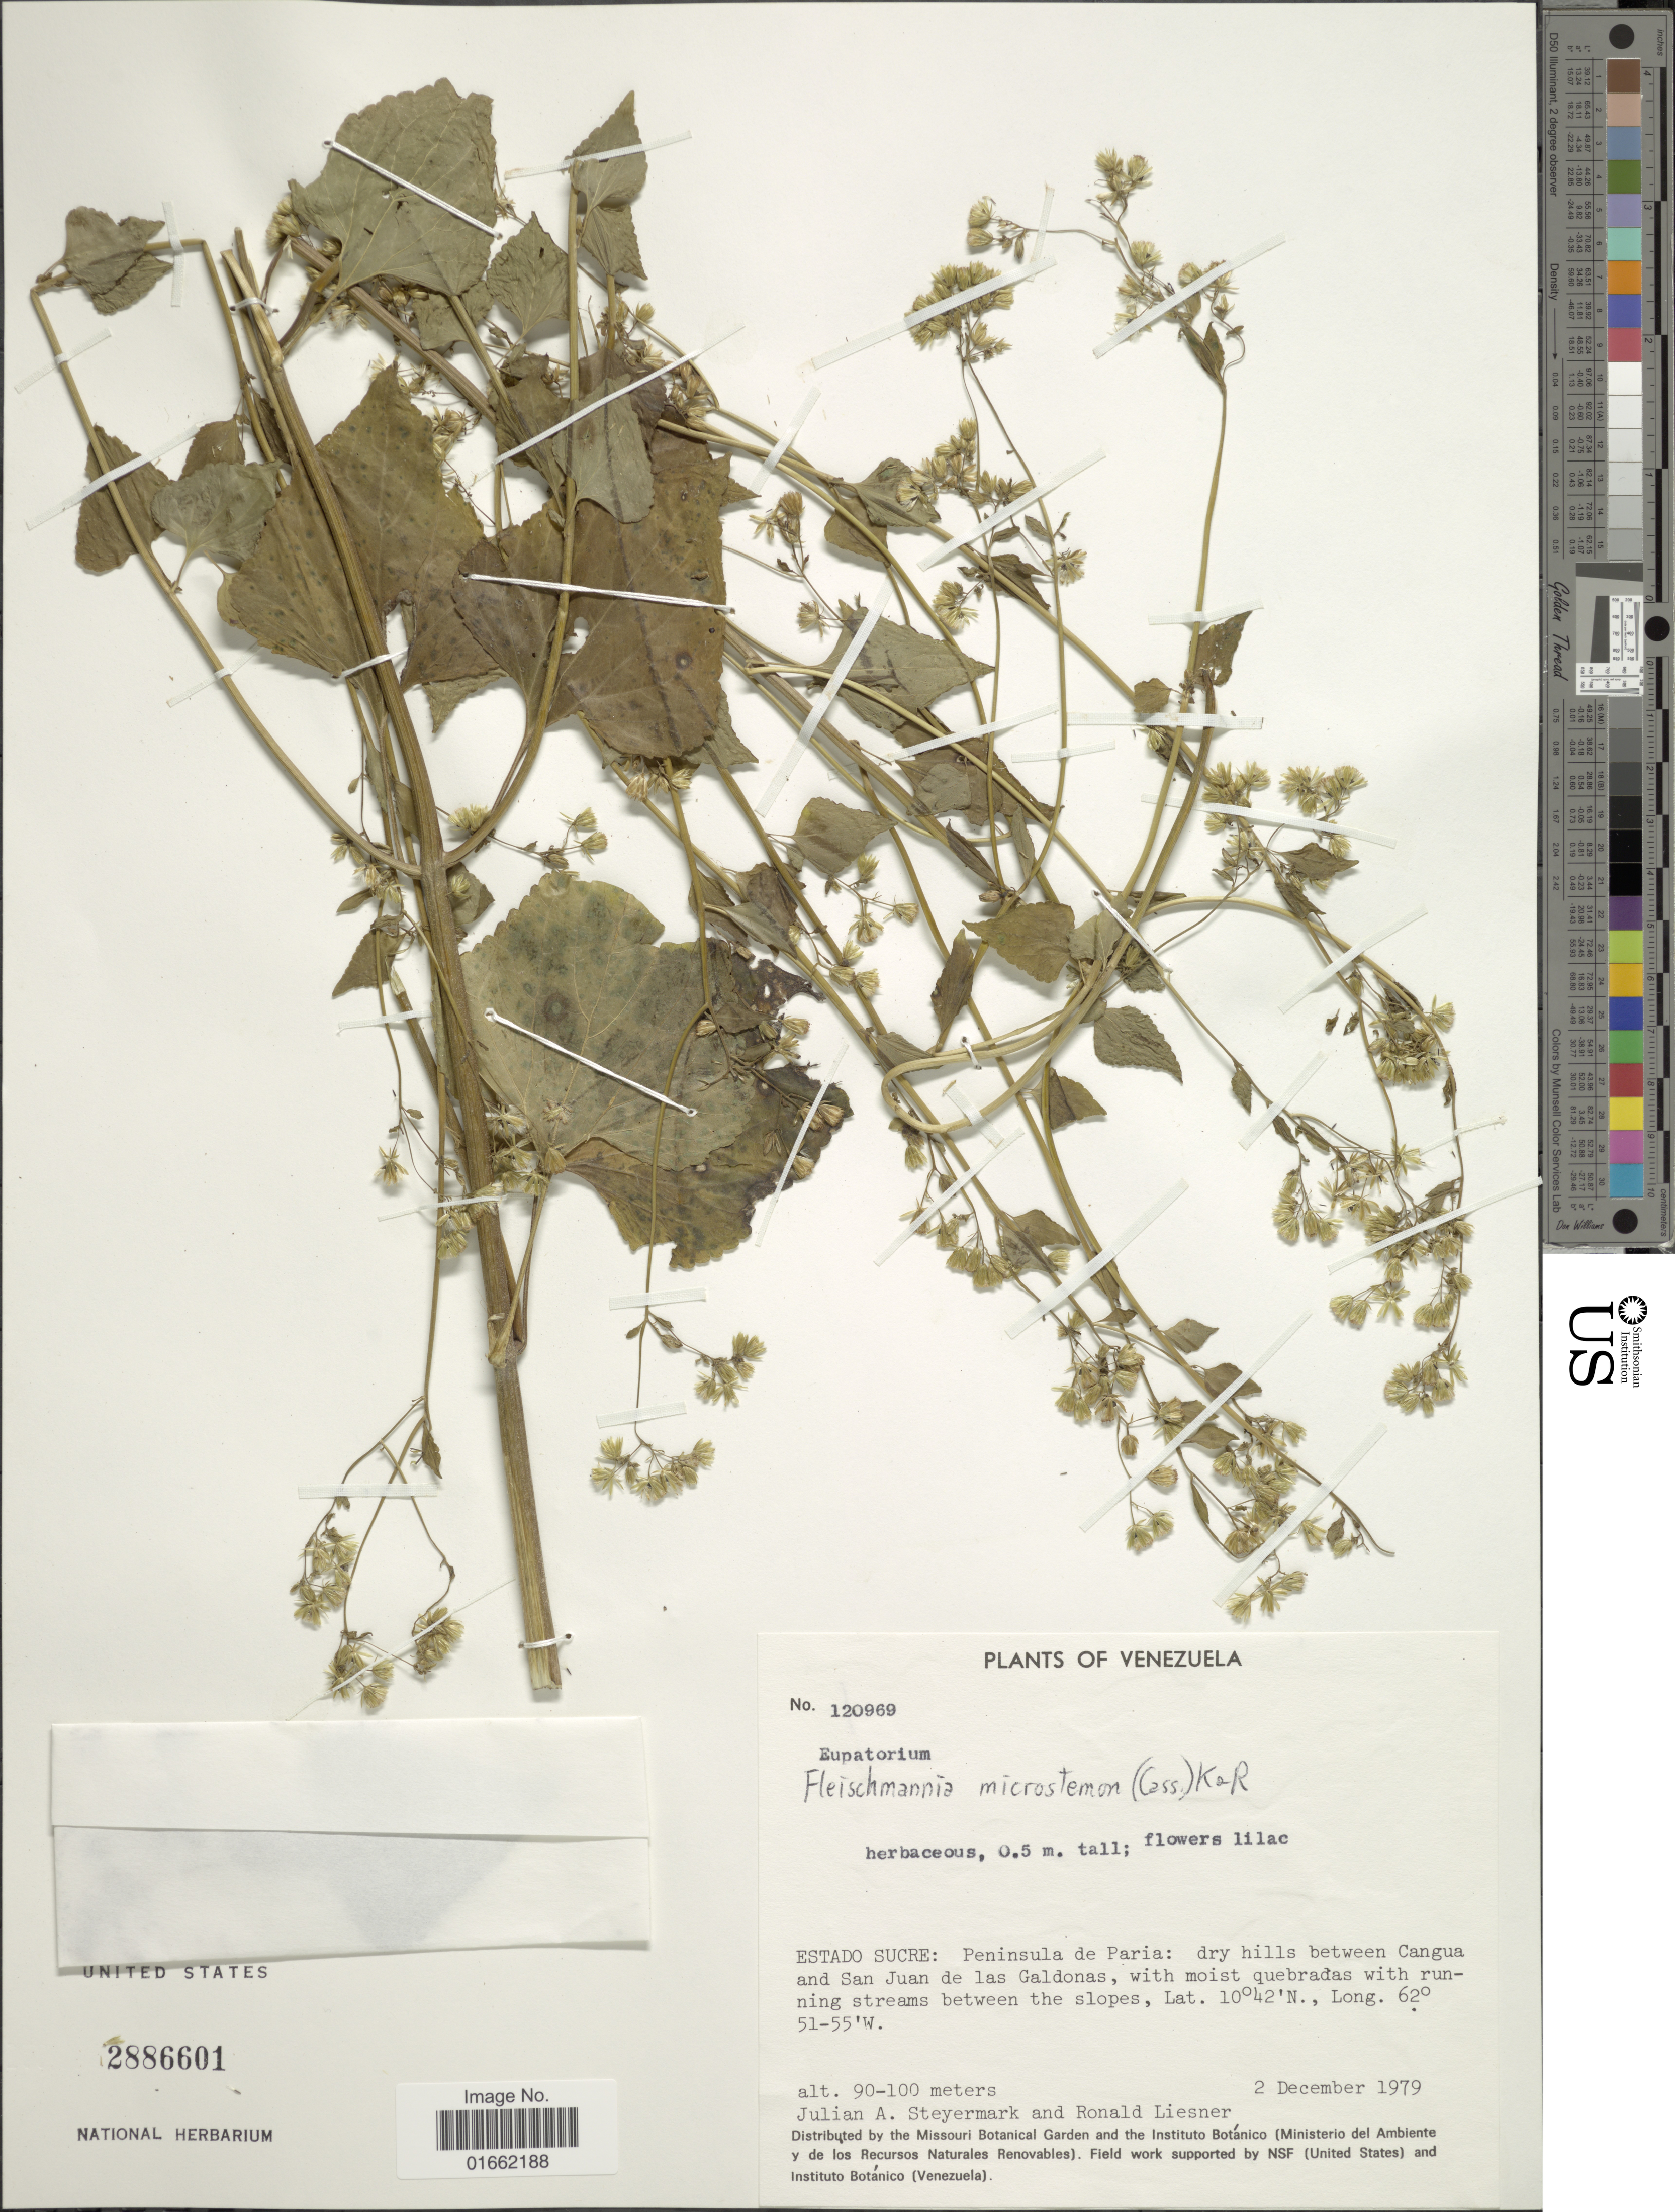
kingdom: Plantae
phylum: Tracheophyta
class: Magnoliopsida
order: Asterales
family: Asteraceae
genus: Fleischmannia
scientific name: Fleischmannia microstemon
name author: (Cass.) R.M. King & H. Rob.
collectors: J. Steyermark & R. L. Liesner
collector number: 120969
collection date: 1979-12-02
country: Venezuela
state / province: Sucre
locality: Estado Sucre: Peninsula de Paria: dry hills between Cangua and San Juan de las Galdonas, with moist quebradas with running streams between the slopes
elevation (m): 90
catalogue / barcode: US 2886601